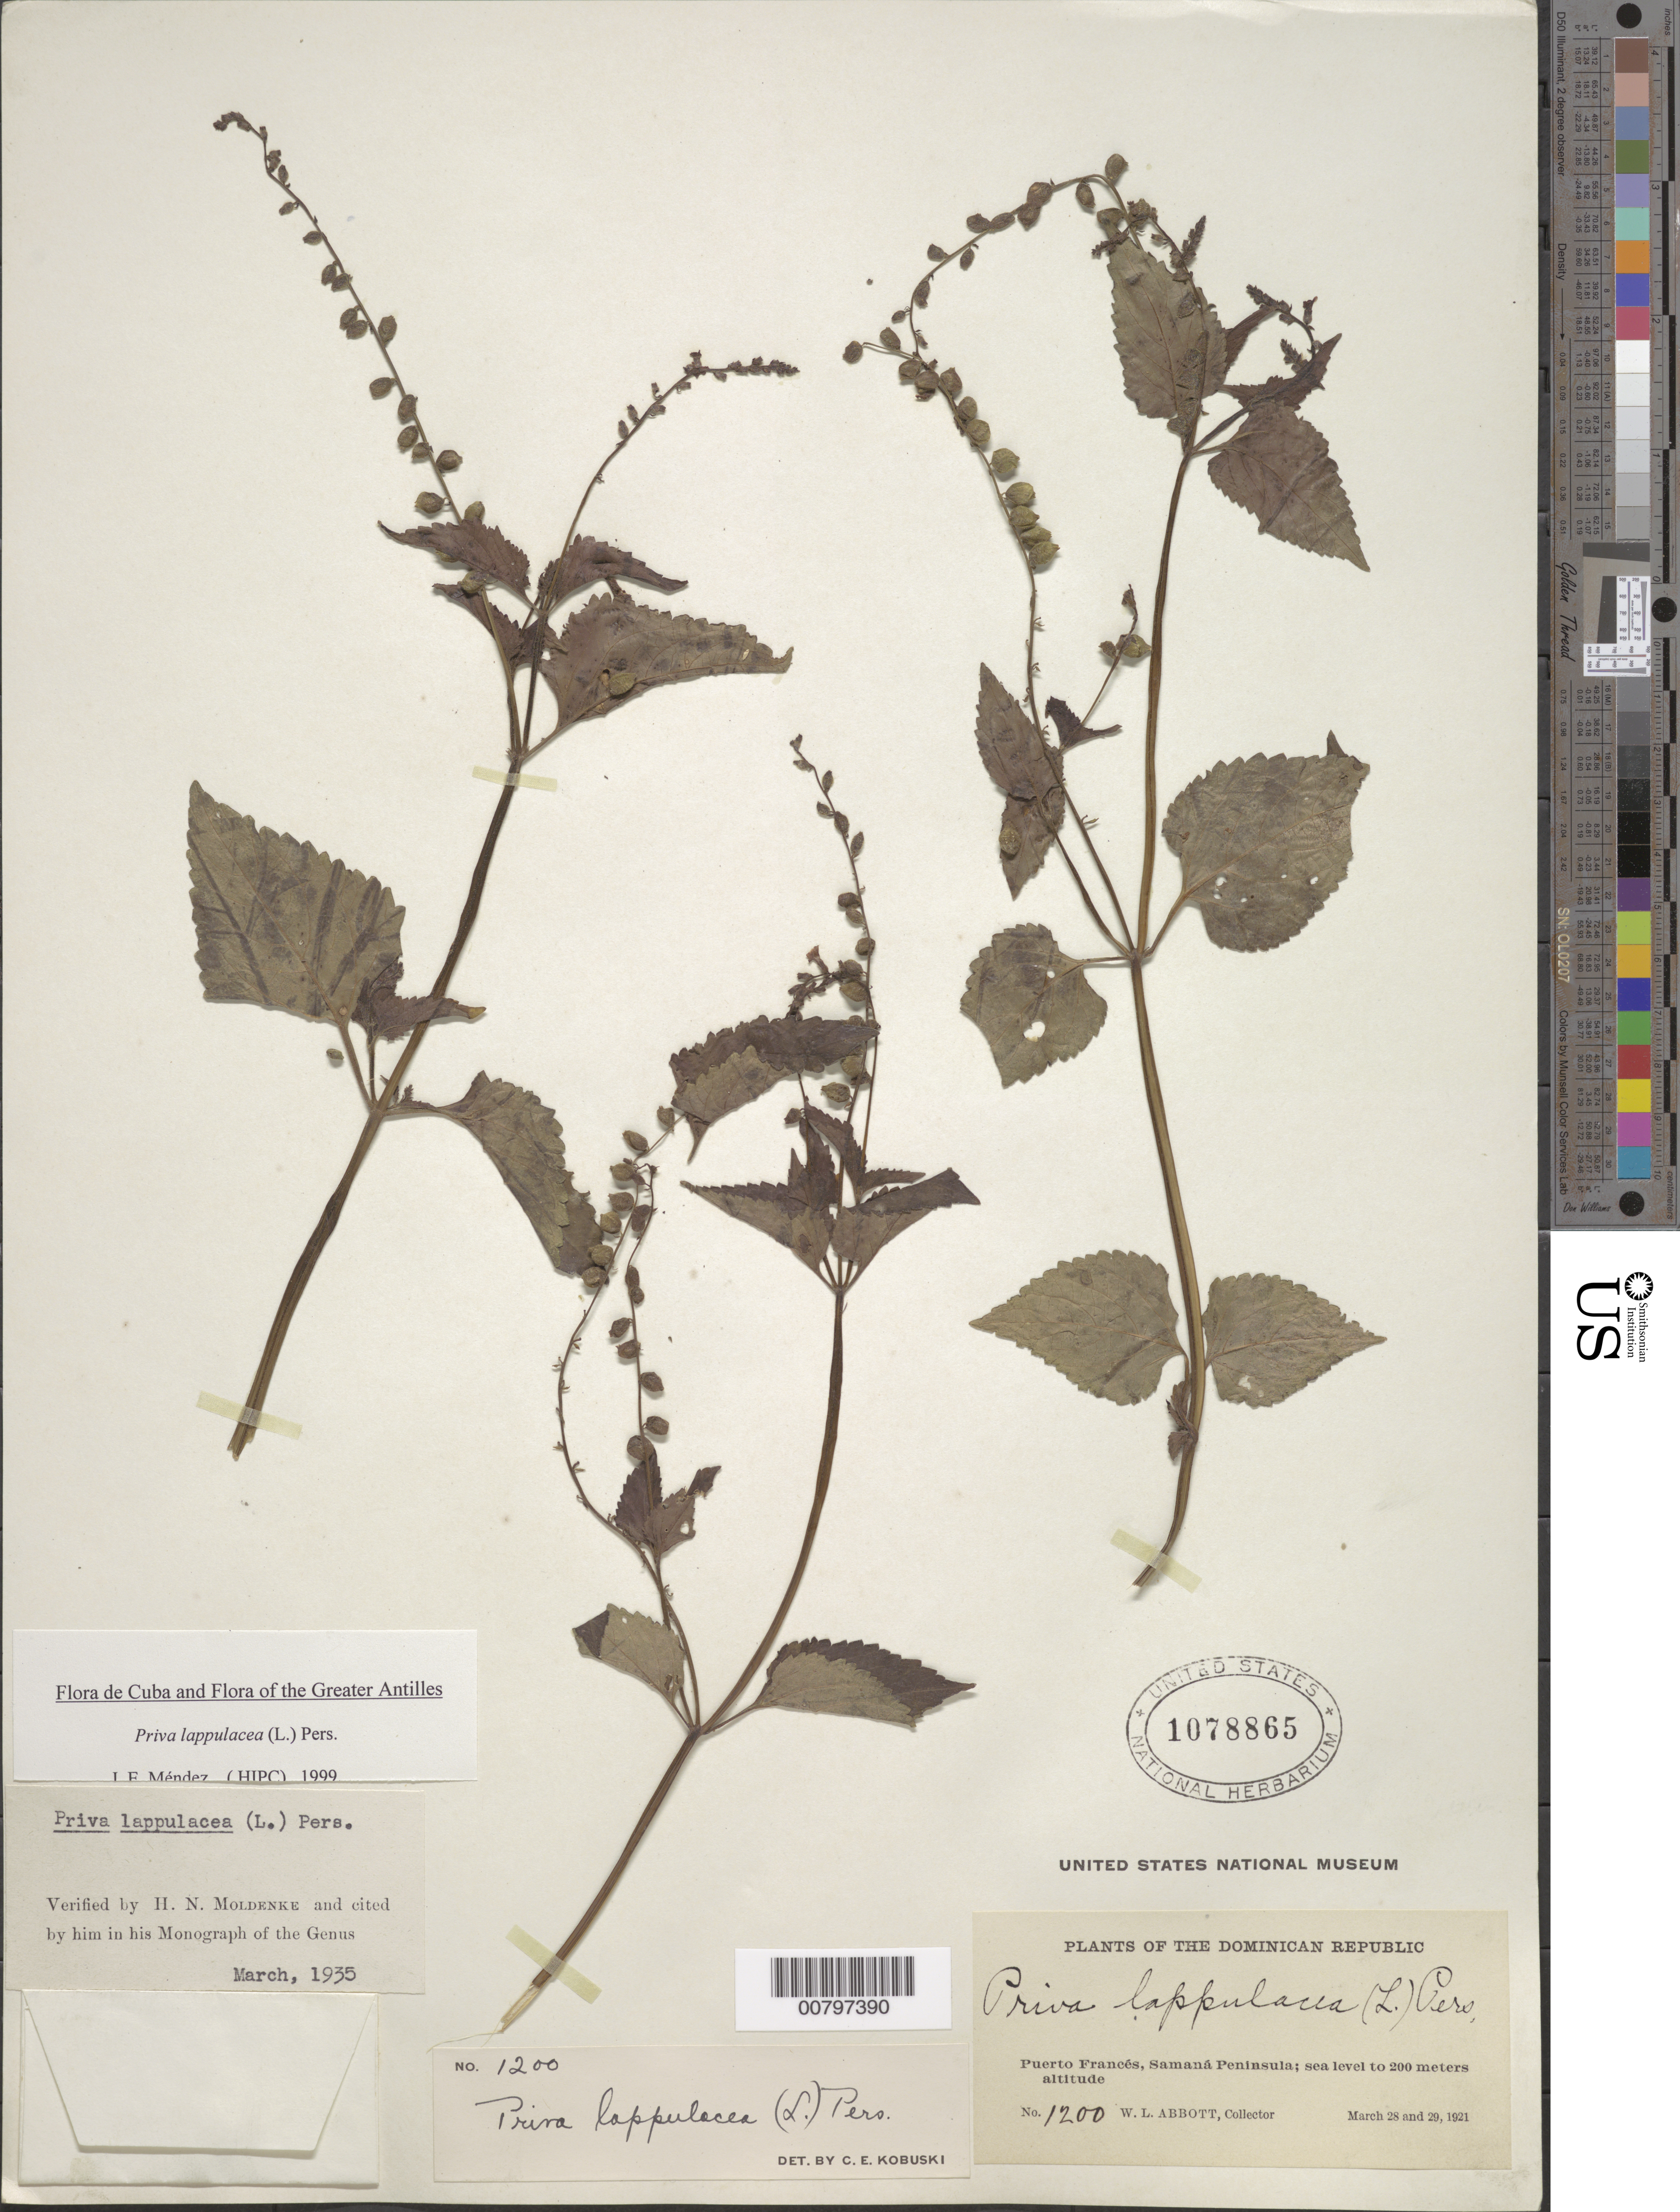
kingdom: Plantae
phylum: Tracheophyta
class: Magnoliopsida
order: Lamiales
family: Verbenaceae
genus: Priva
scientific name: Priva lappulacea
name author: (L.) Pers.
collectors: W. L. Abbott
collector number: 1200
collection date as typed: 28 Mar 1921 and 29 Mar 1921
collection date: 1921-03-28,1921-03-29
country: Dominican Republic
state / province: Samana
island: Hispaniola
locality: Puerto Francés, Samaná Peninsula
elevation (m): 0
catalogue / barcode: US 1078865